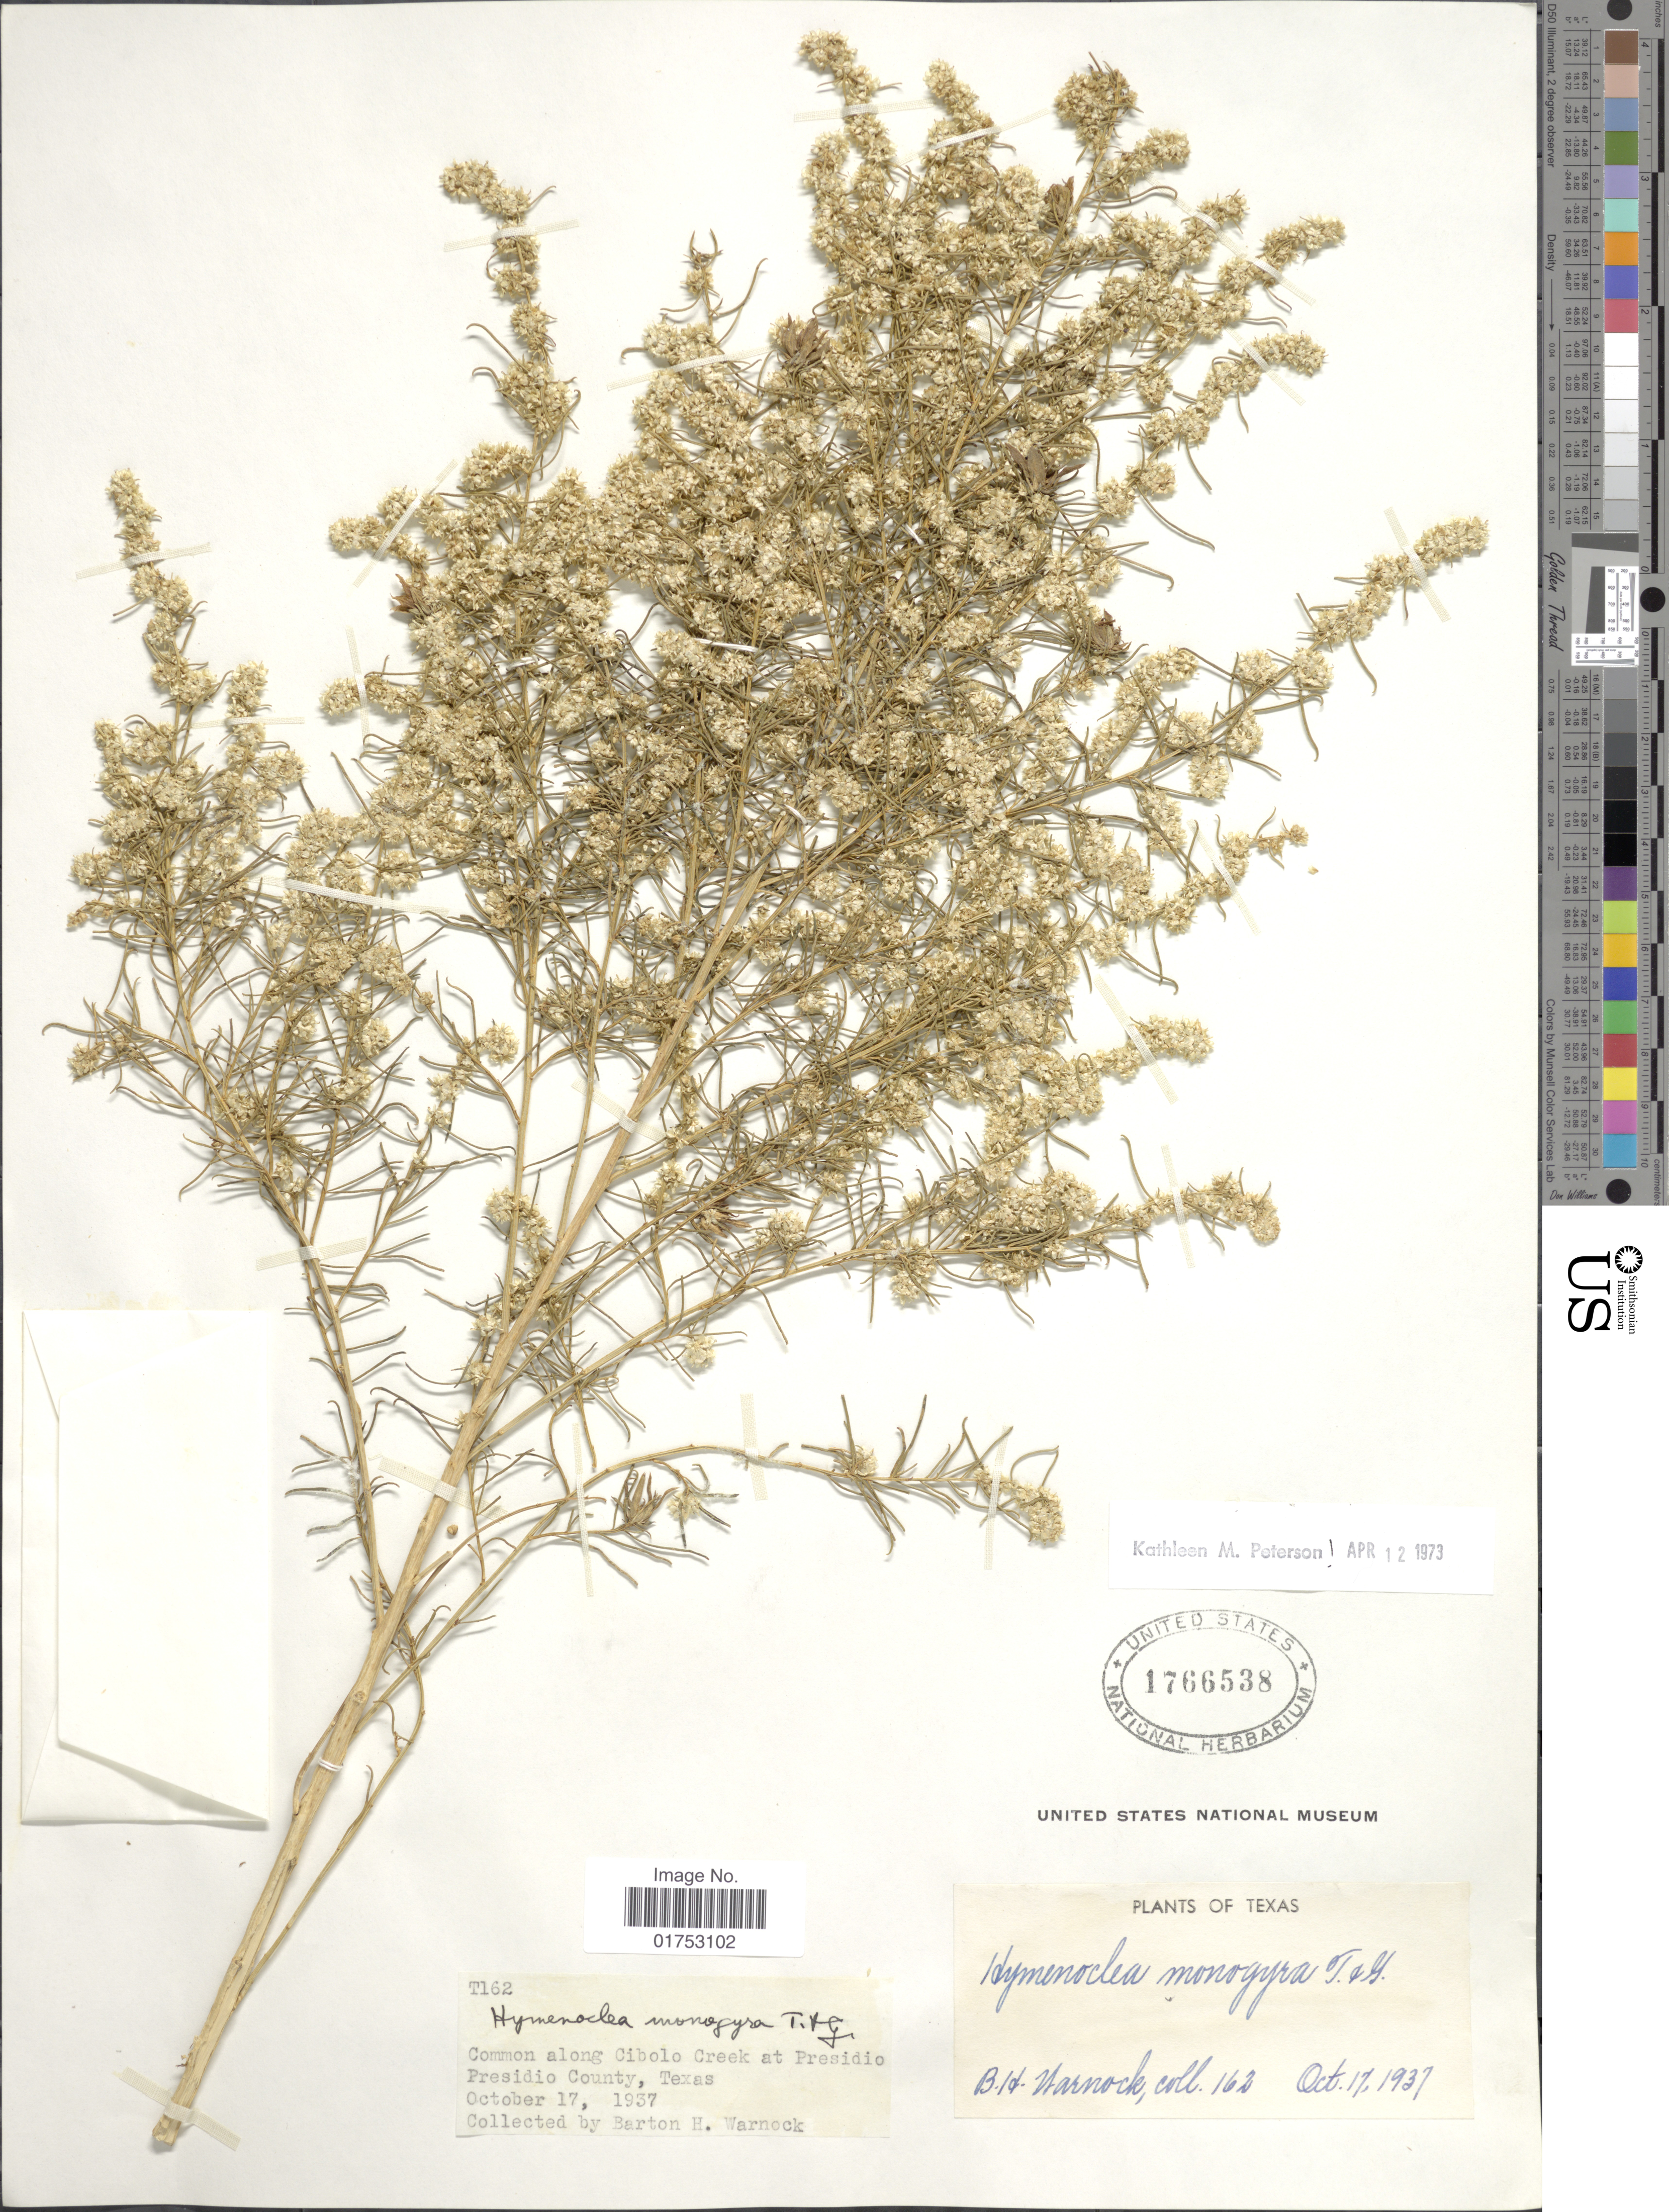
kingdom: Plantae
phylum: Tracheophyta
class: Magnoliopsida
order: Asterales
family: Asteraceae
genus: Hymenoclea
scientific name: Hymenoclea monogyra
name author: Torr. & A. Gray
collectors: B. H. Warnock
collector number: T162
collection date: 1937-10-17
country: United States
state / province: Texas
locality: Cibolo Creek at Presidio, Presidio County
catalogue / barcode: US 1766538